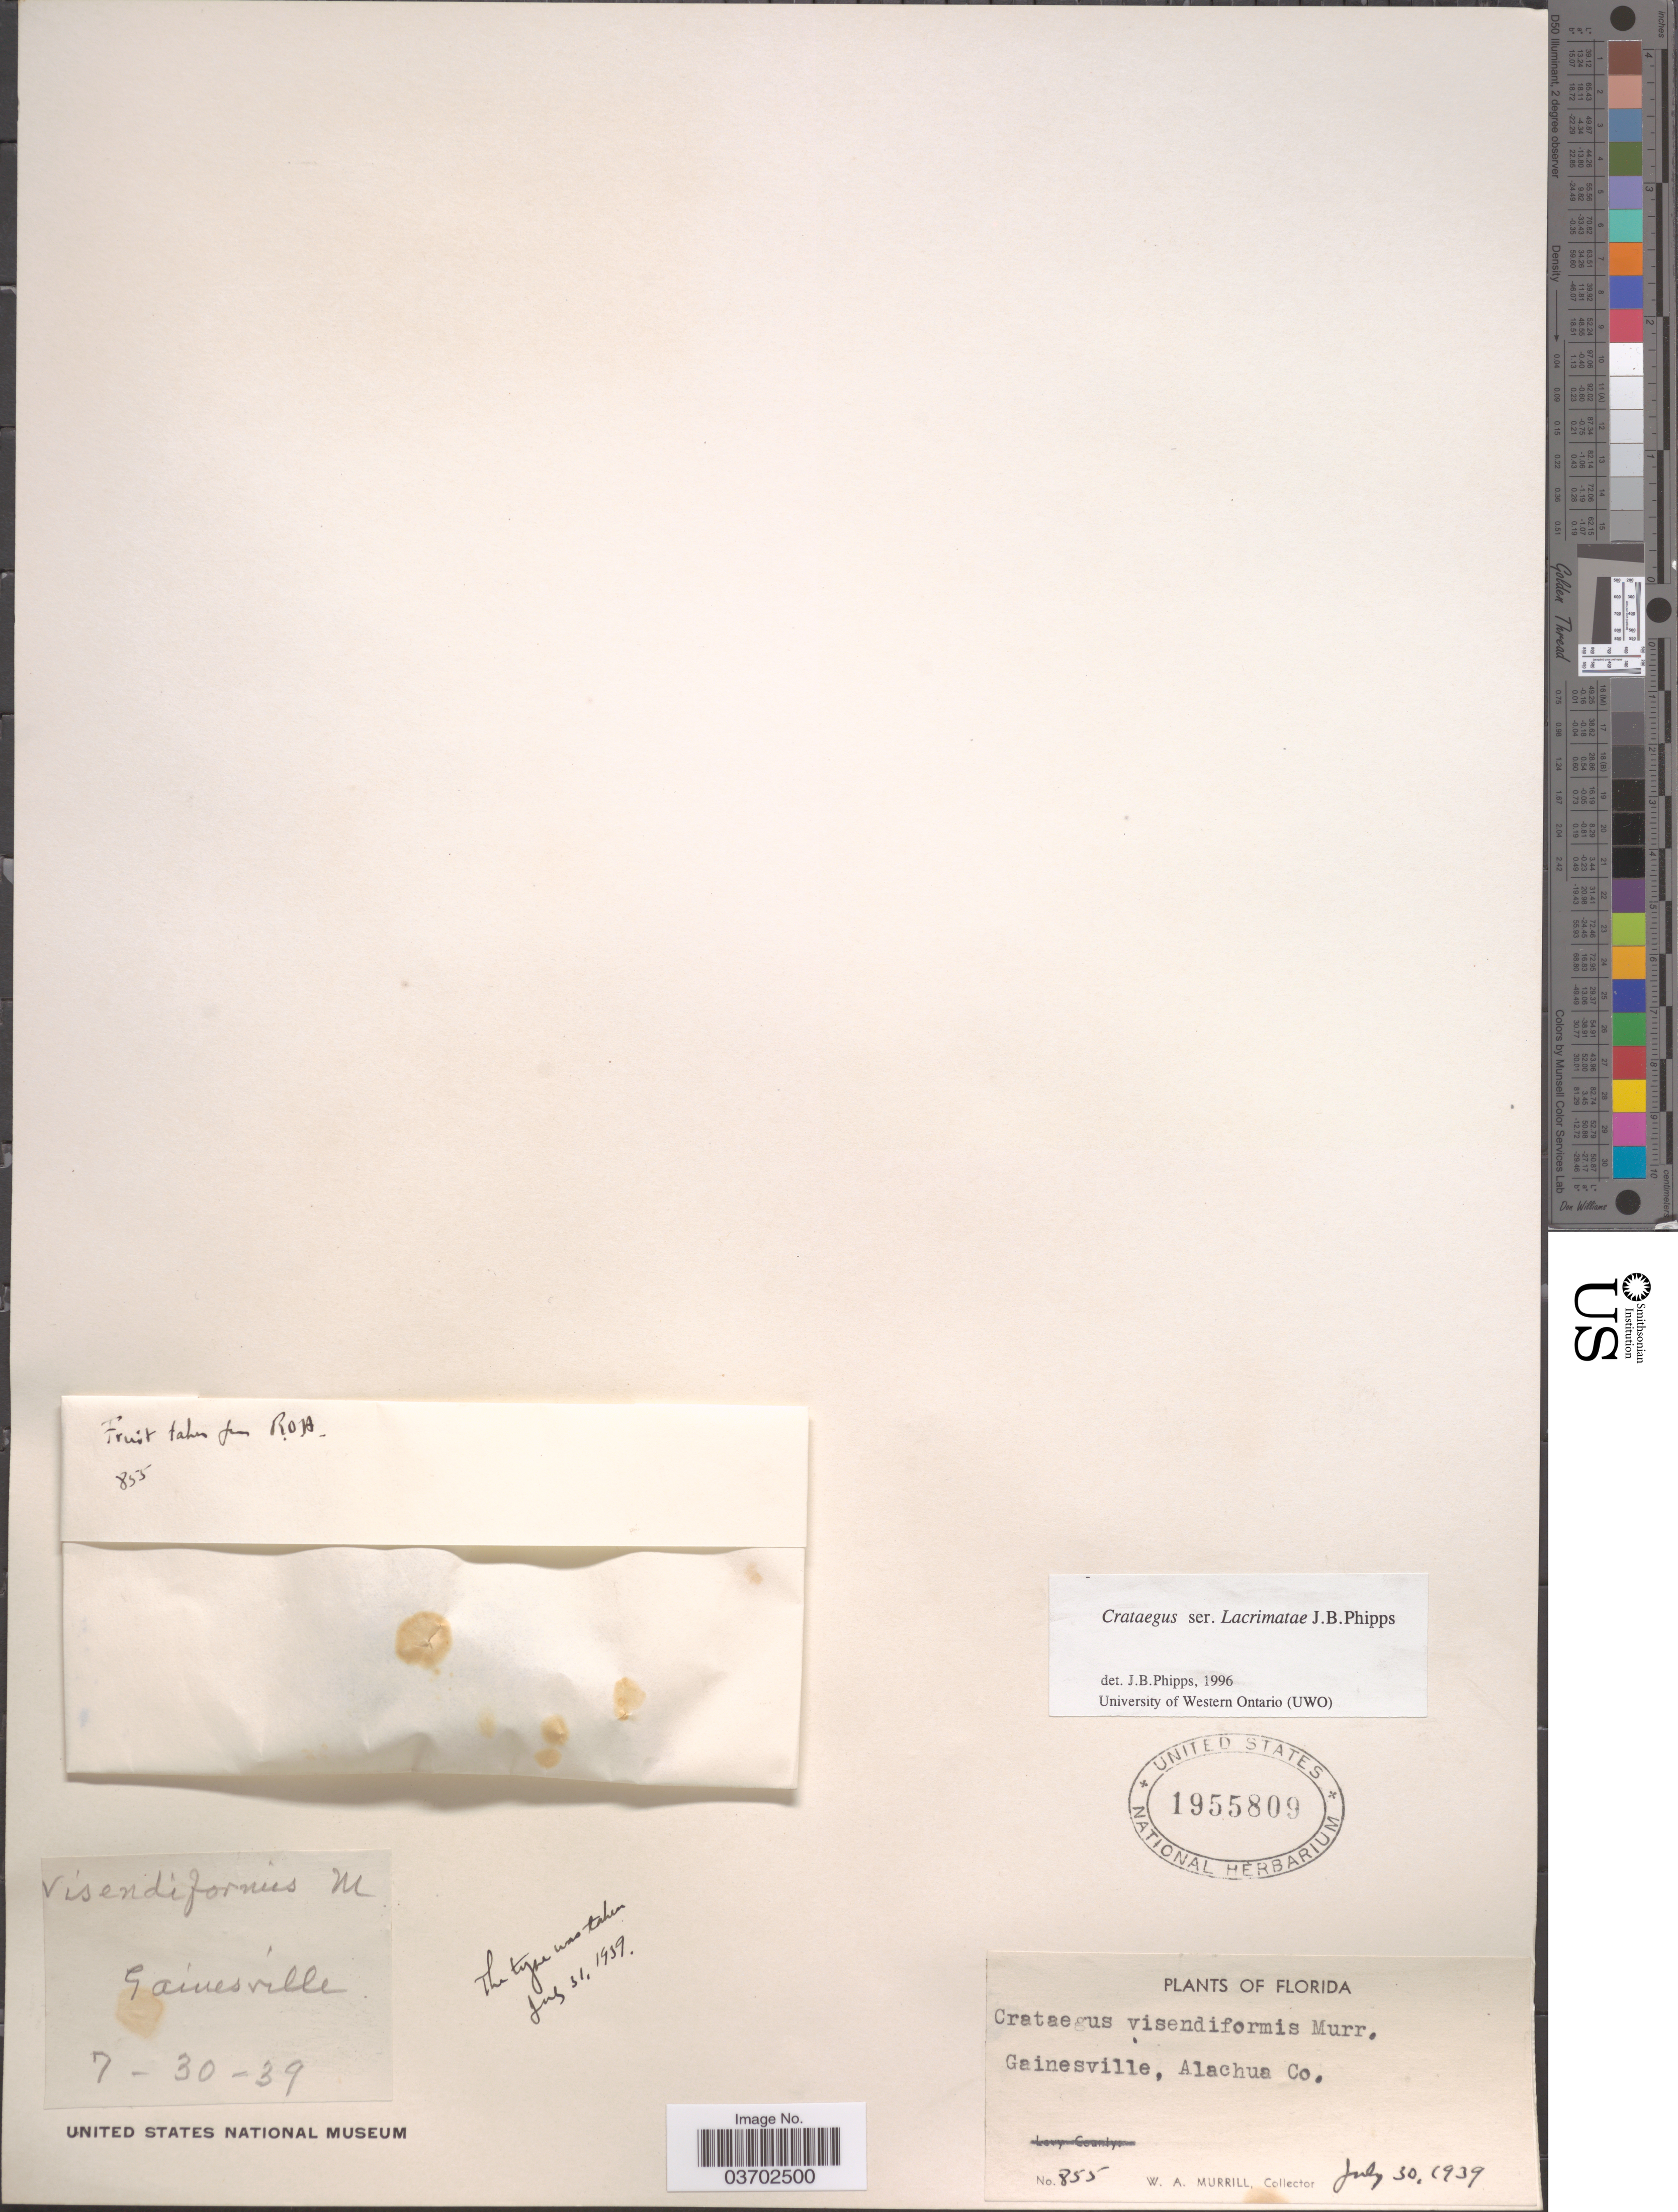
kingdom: Plantae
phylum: Tracheophyta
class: Magnoliopsida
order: Rosales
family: Rosaceae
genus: Crataegus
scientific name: Crataegus visendiformis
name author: Murrill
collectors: W. A. Murrill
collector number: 855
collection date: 1939-07-30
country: United States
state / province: Florida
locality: Gainesville, Alachua Co.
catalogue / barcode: US 1955809